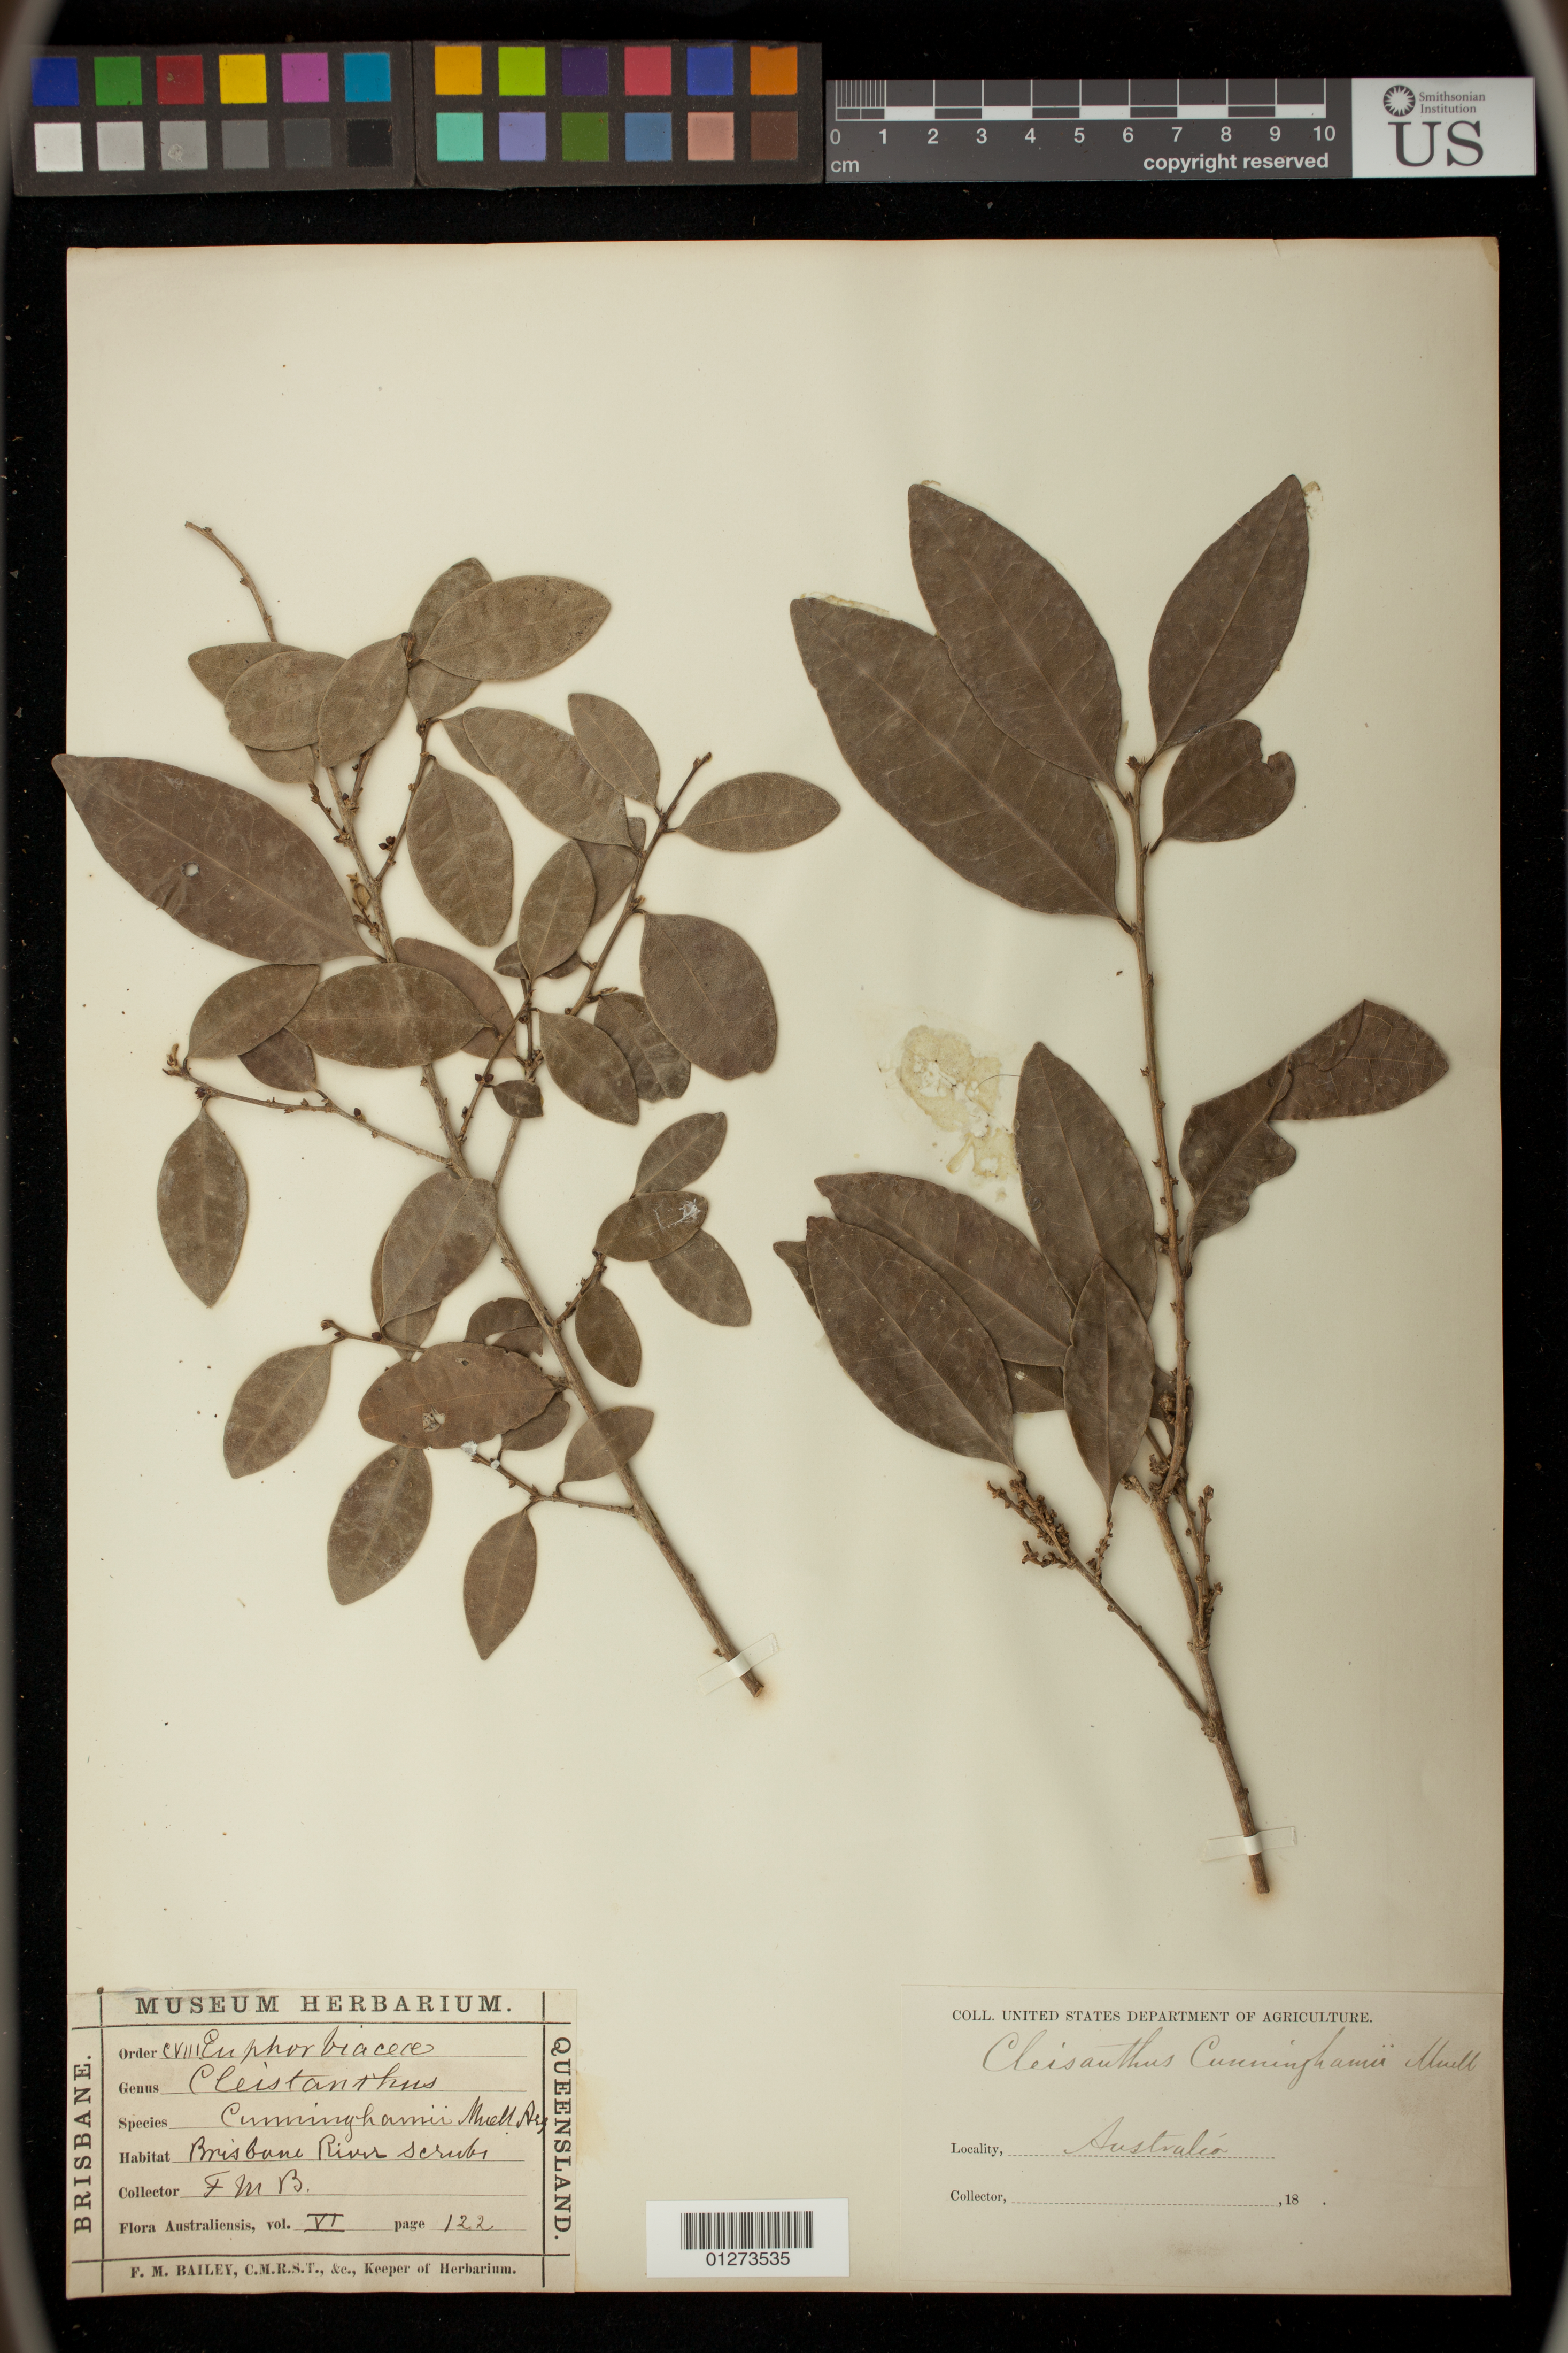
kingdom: Plantae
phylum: Tracheophyta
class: Magnoliopsida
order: Malpighiales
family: Phyllanthaceae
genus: Cleistanthus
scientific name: Cleistanthus cunninghamii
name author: (Müll. Arg.) Müll. Arg.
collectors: F. M. Bailey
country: Australia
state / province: Queensland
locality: Brisbane River scrubs